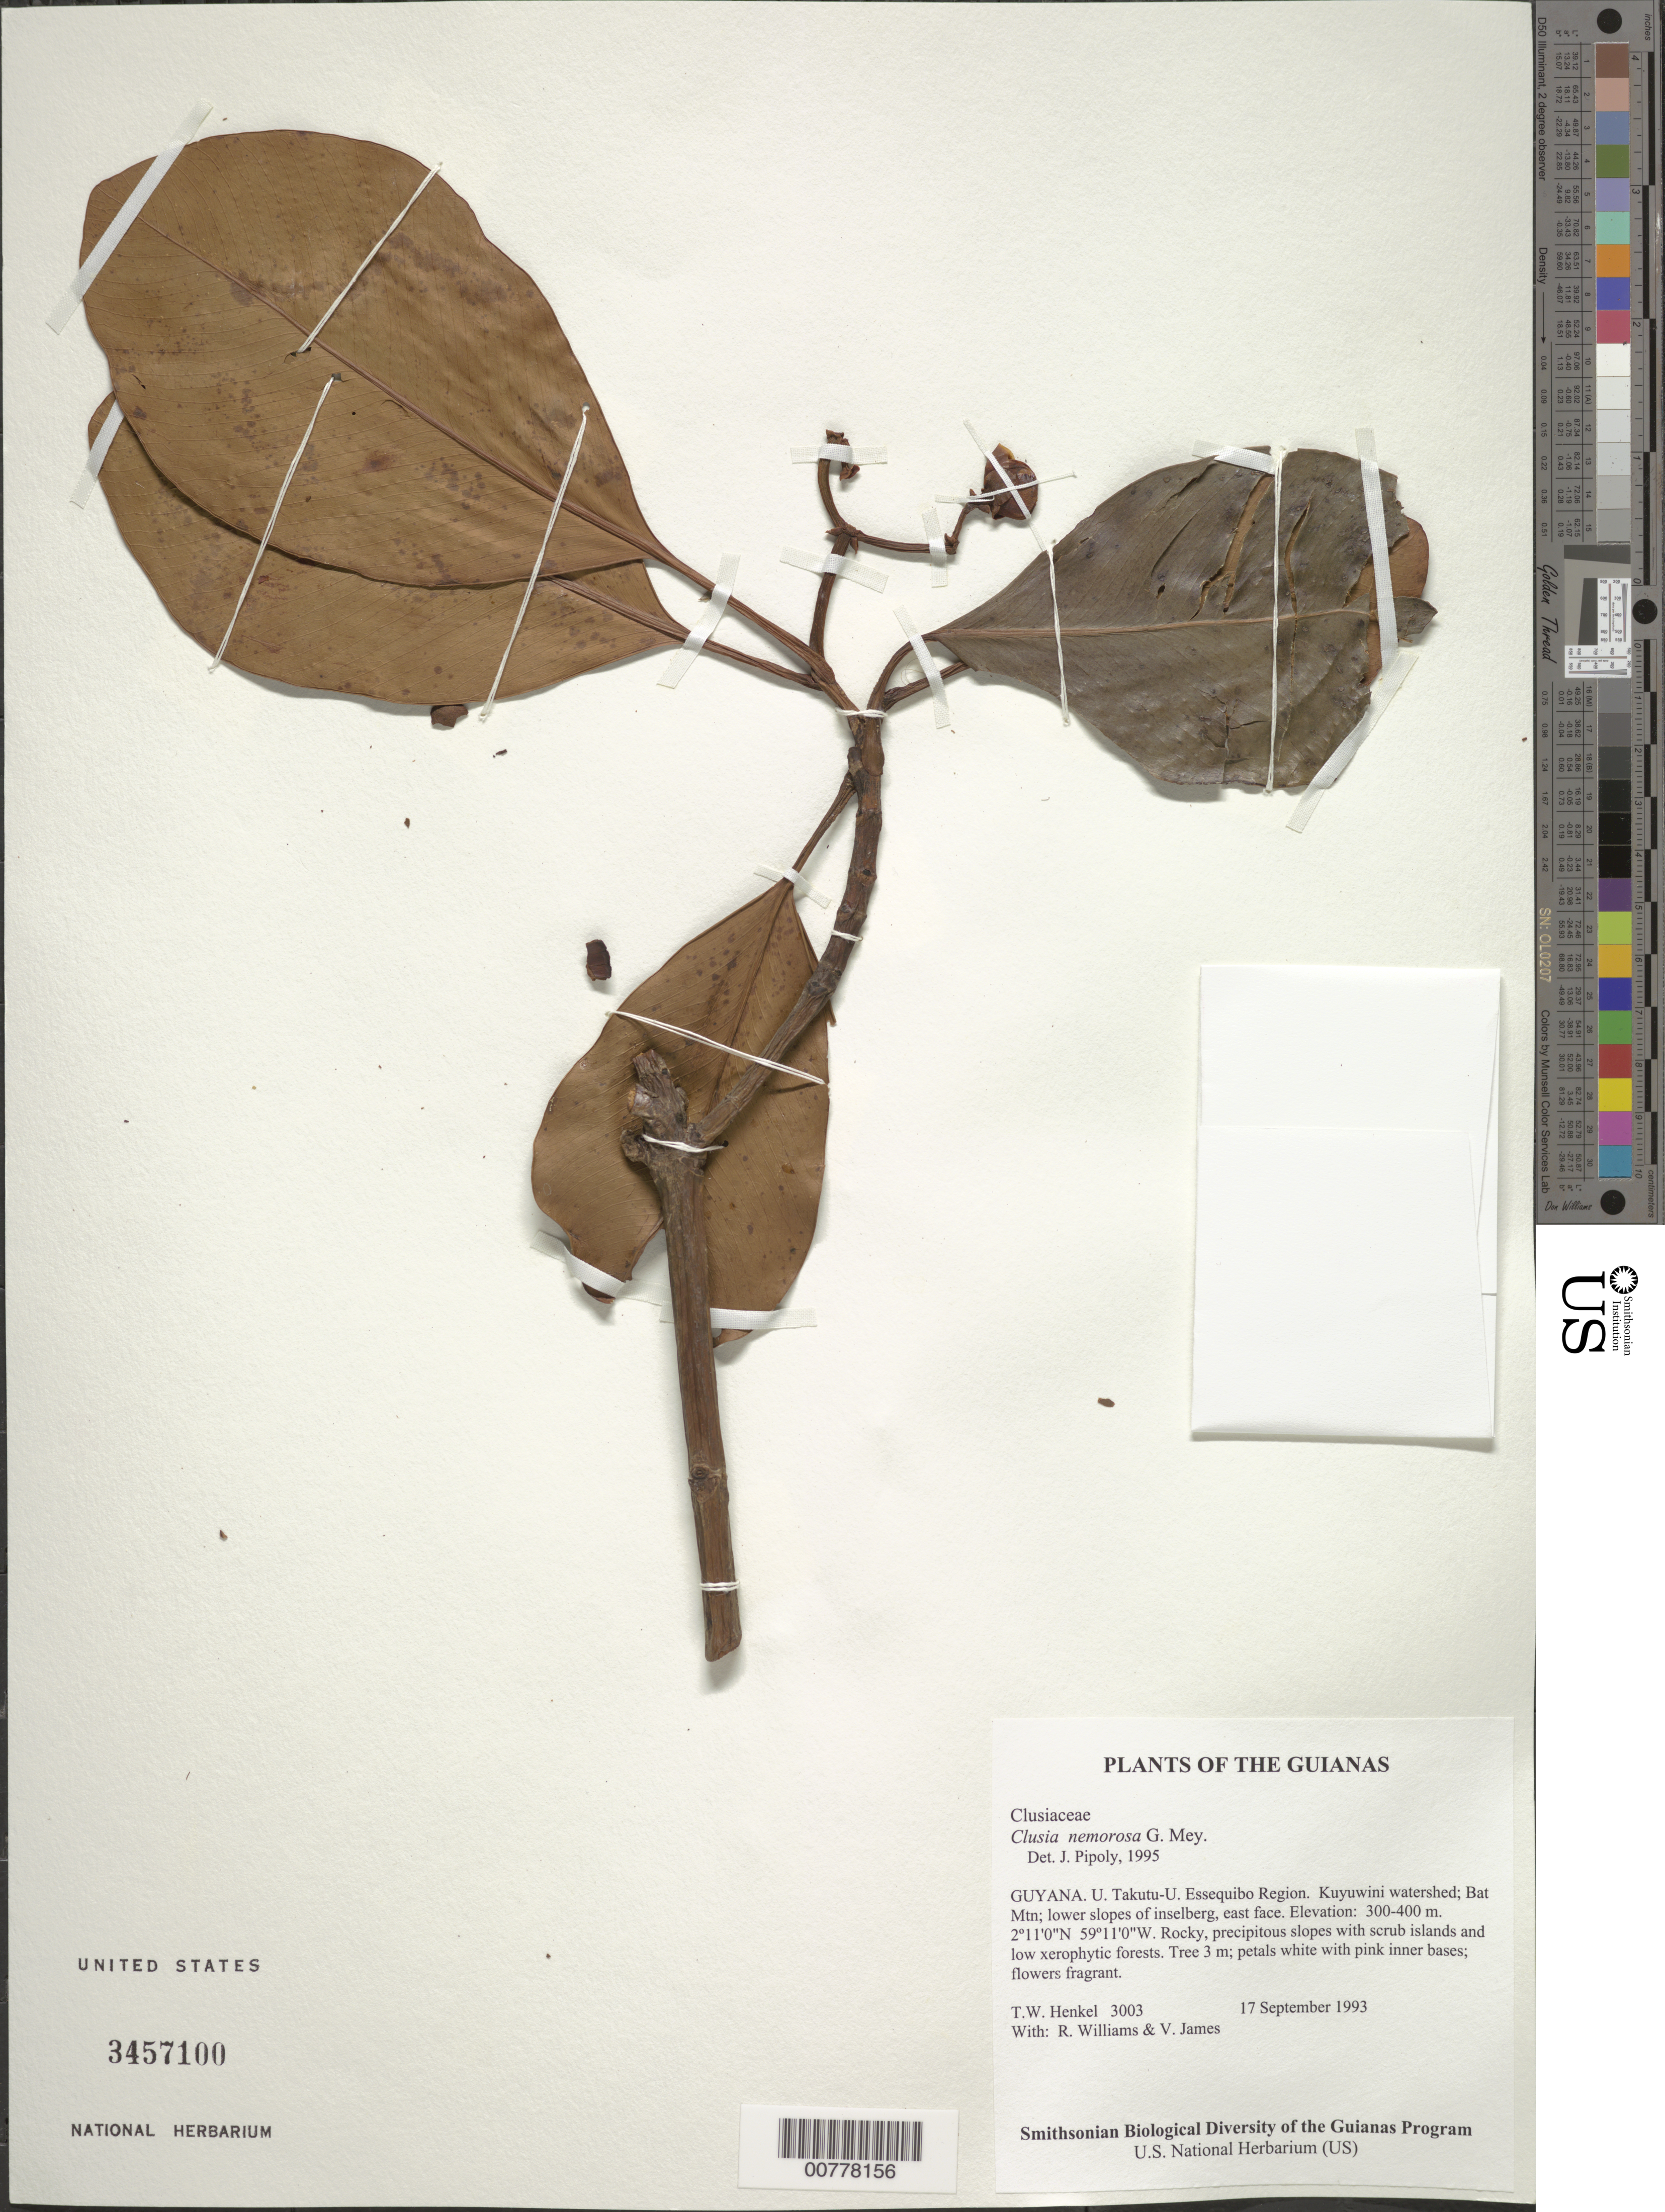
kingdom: Plantae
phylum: Tracheophyta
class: Magnoliopsida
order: Malpighiales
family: Clusiaceae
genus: Clusia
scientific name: Clusia nemorosa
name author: G. Mey.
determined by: Pipoly, J. J., III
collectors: T. Henkel, R. Williams & V. James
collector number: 3003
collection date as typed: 17 September 1993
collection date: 1993-09-17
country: Guyana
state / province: U. Takutu-U. Essequibo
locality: Kuyuwini watershed; Bat Mtn; lower slopes of inselberg, east face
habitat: Rocky, precipitous slopes with scrub islands and low xerophytic forests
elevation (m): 300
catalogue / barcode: US 3457100